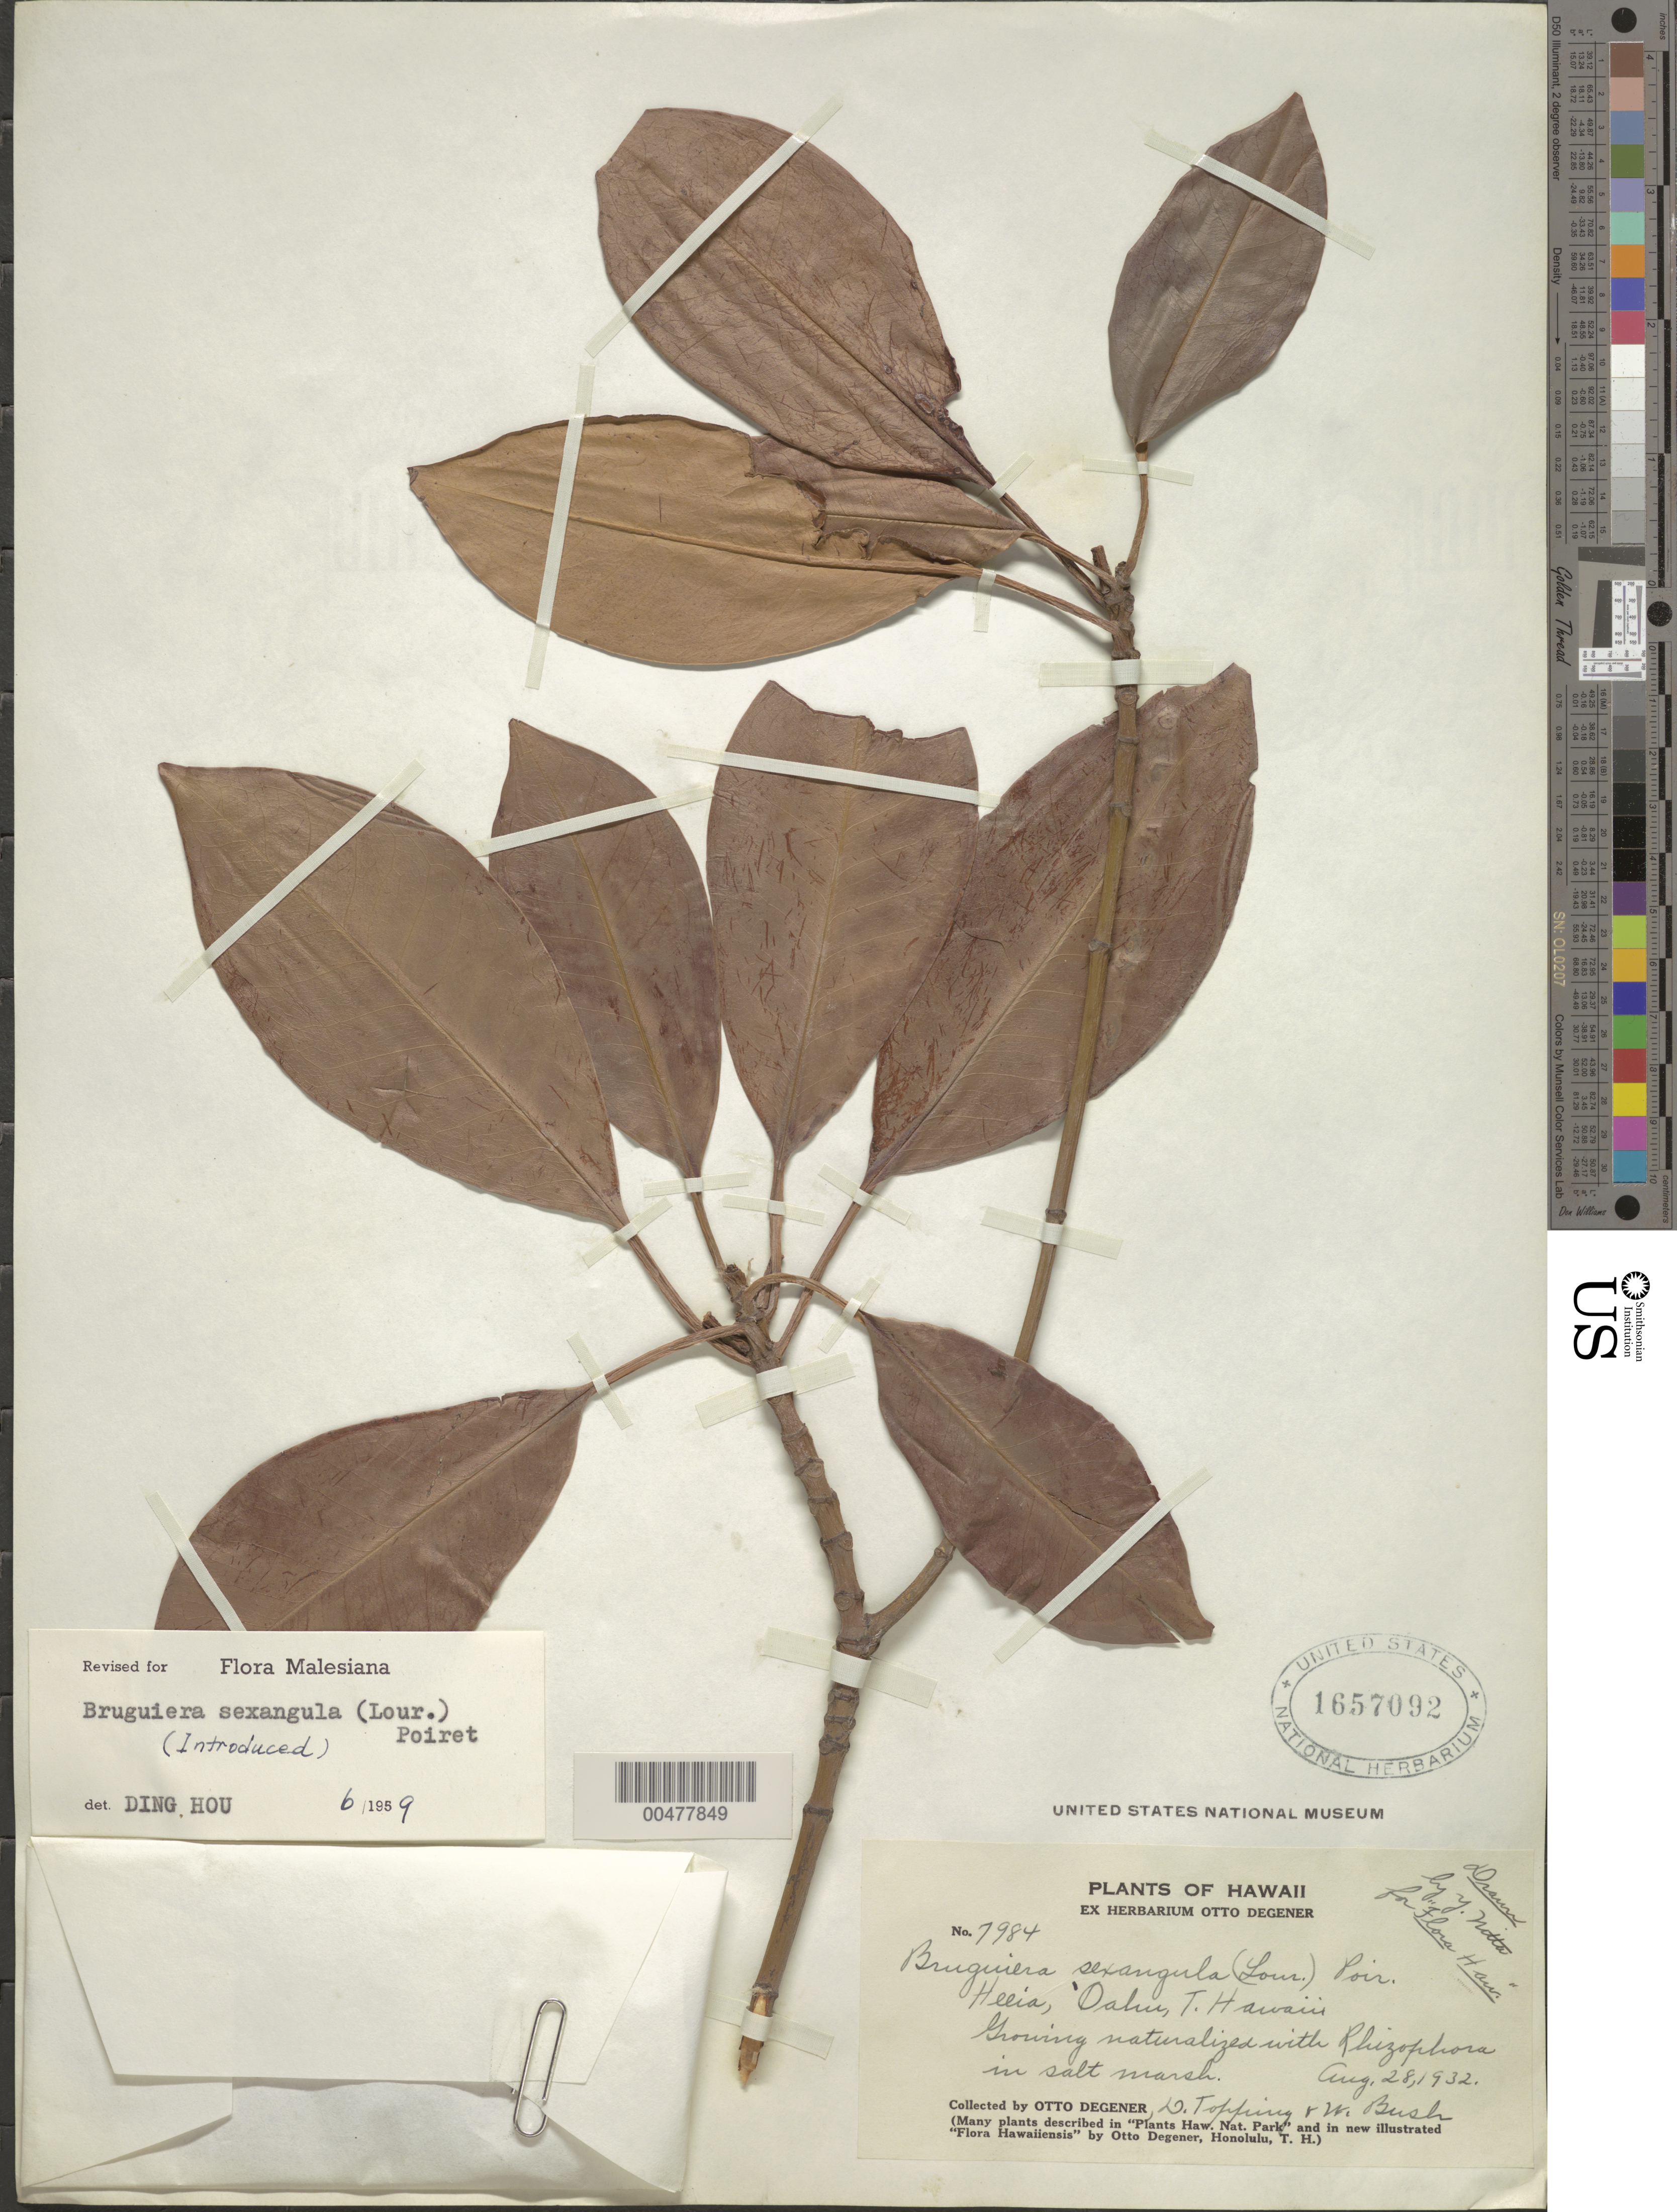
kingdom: Plantae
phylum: Tracheophyta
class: Magnoliopsida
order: Malpighiales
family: Rhizophoraceae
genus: Bruguiera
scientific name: Bruguiera sexangula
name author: (Lour.) Poir.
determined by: Ding Hou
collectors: O. Degener, D. L. Topping & W. Bush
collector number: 7984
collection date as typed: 28 Aug 1932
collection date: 1932-08-28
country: United States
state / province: Hawaii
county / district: Honolulu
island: Oahu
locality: Heeia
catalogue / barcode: US 1657092